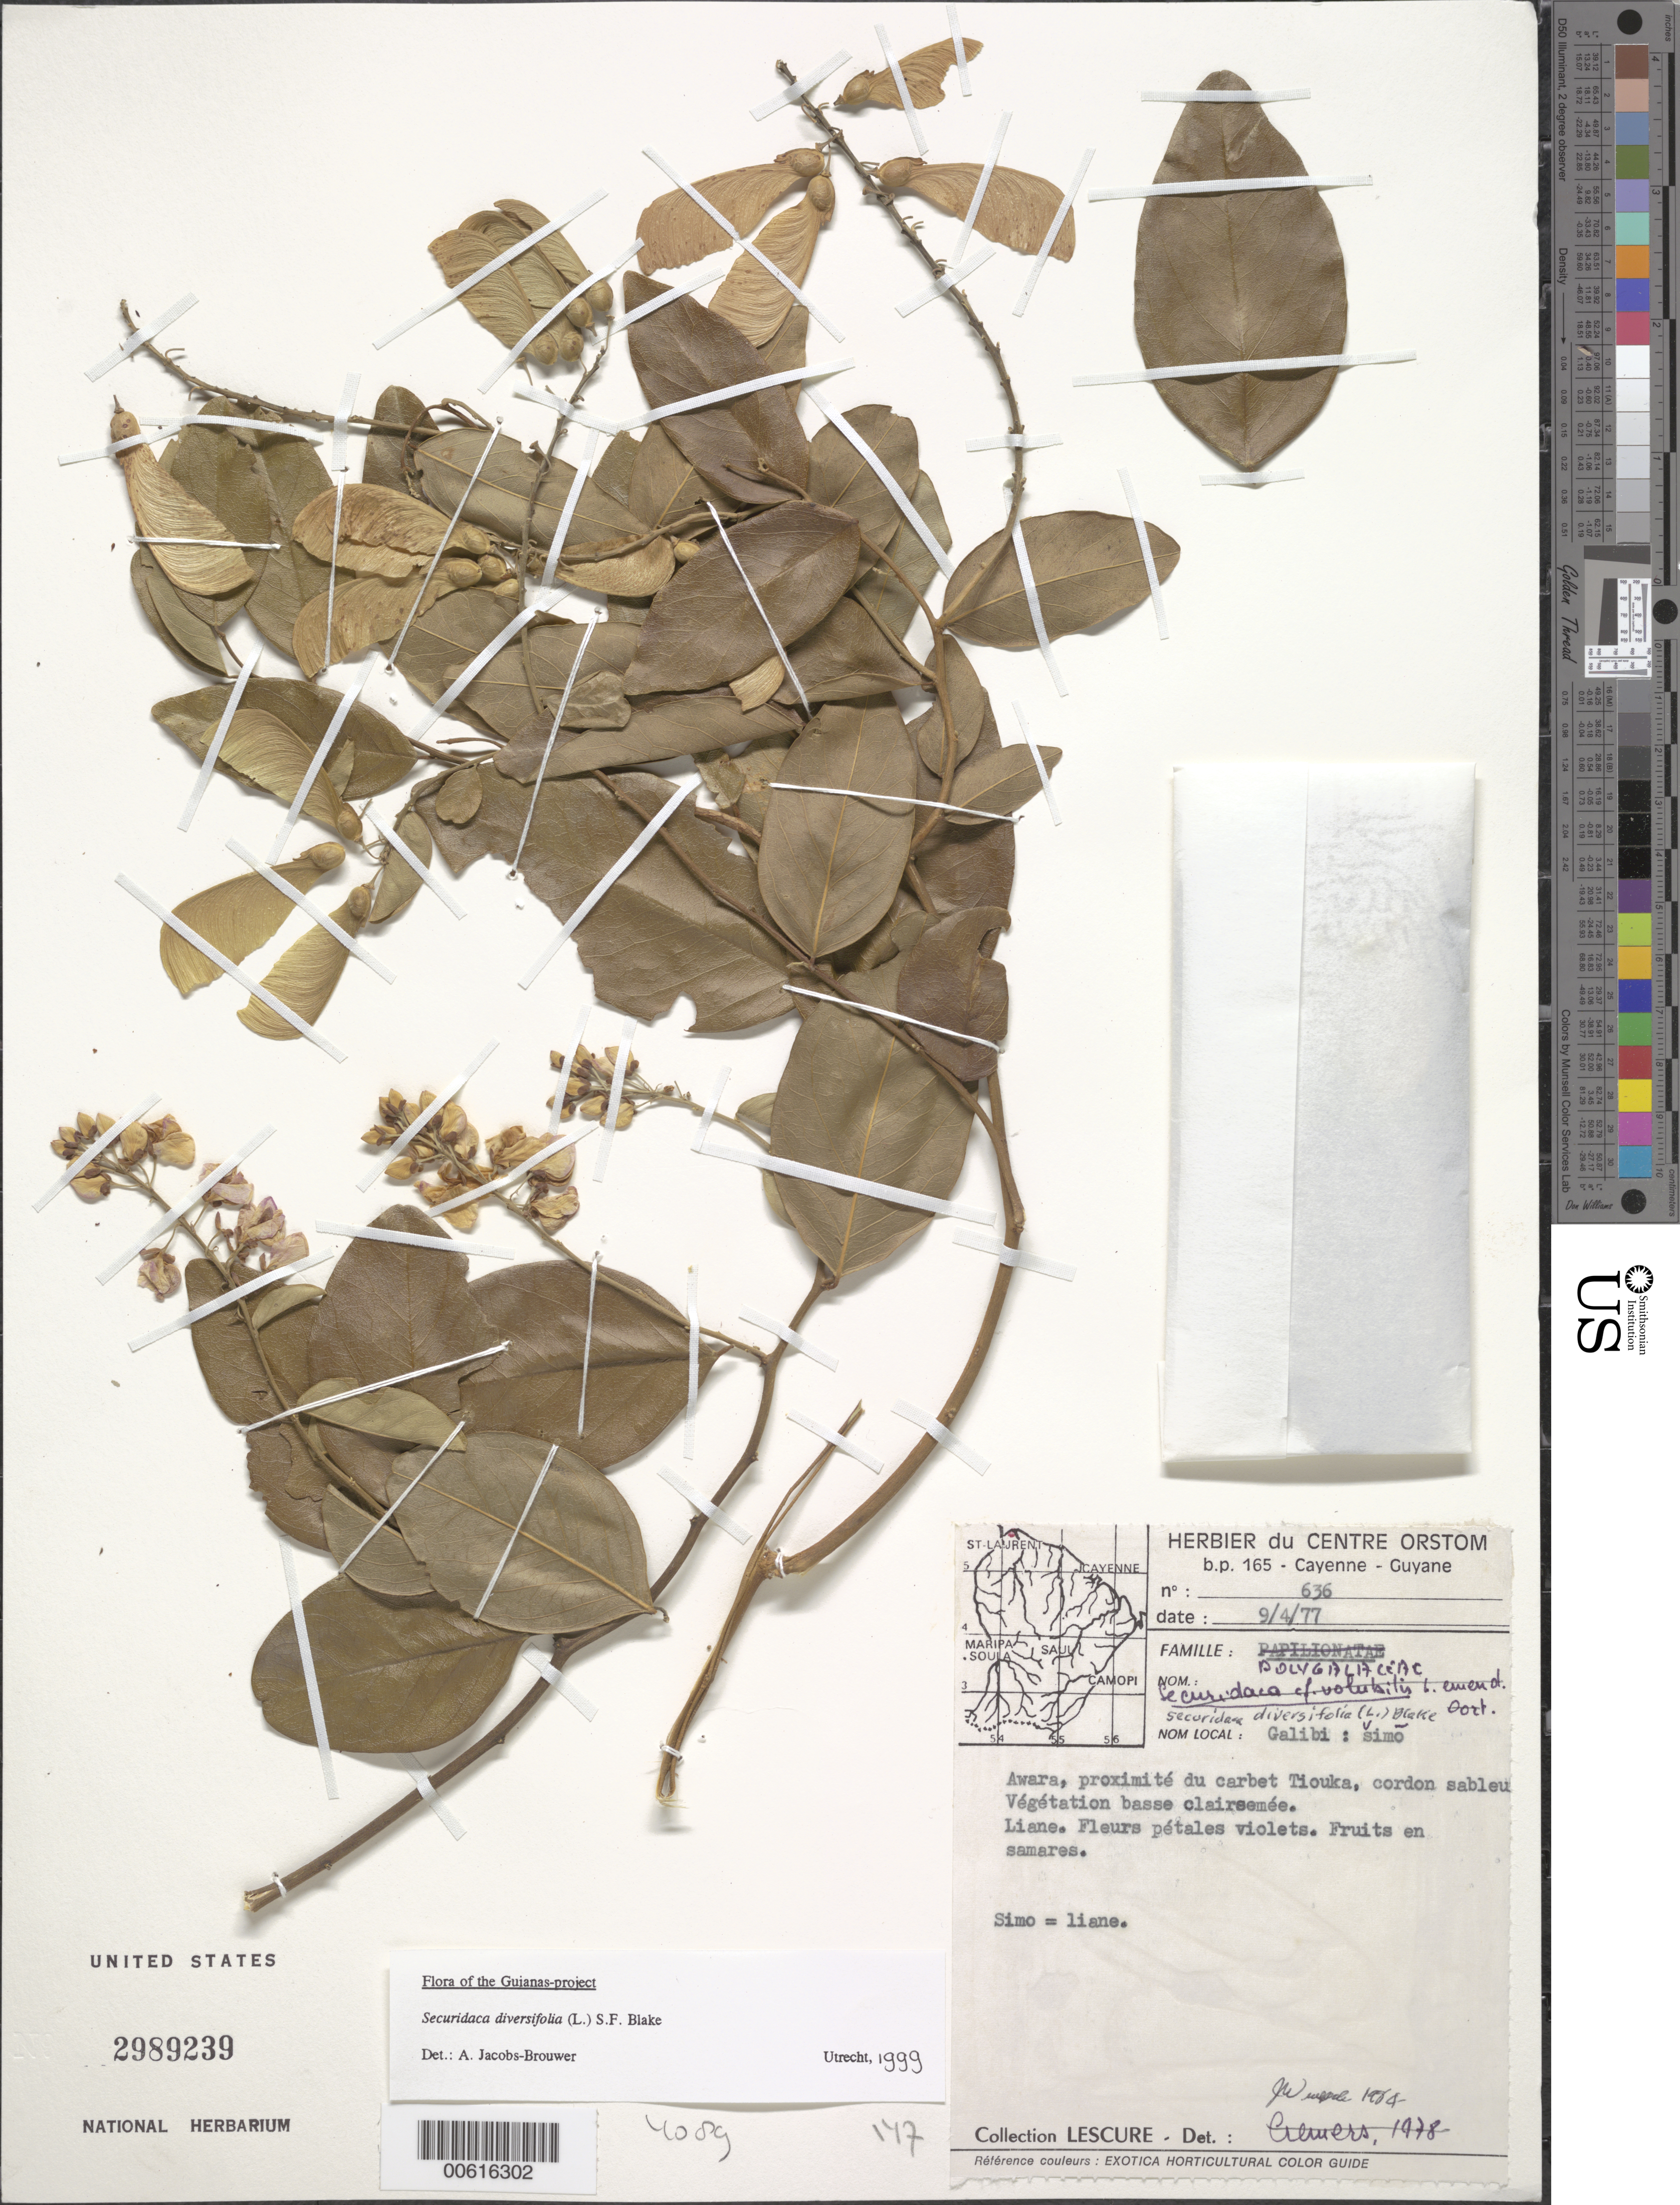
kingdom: Plantae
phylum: Tracheophyta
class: Magnoliopsida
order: Fabales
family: Polygalaceae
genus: Securidaca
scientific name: Securidaca diversifolia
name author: (L.) S.F. Blake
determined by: Jacobs-Brouwer, A.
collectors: J.-P. Lescure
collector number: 636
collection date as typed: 9-Apr-77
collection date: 1977-04-09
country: French Guiana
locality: Awara, near Tiouka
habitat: Vegetation basse clairsemee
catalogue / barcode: US 2989239